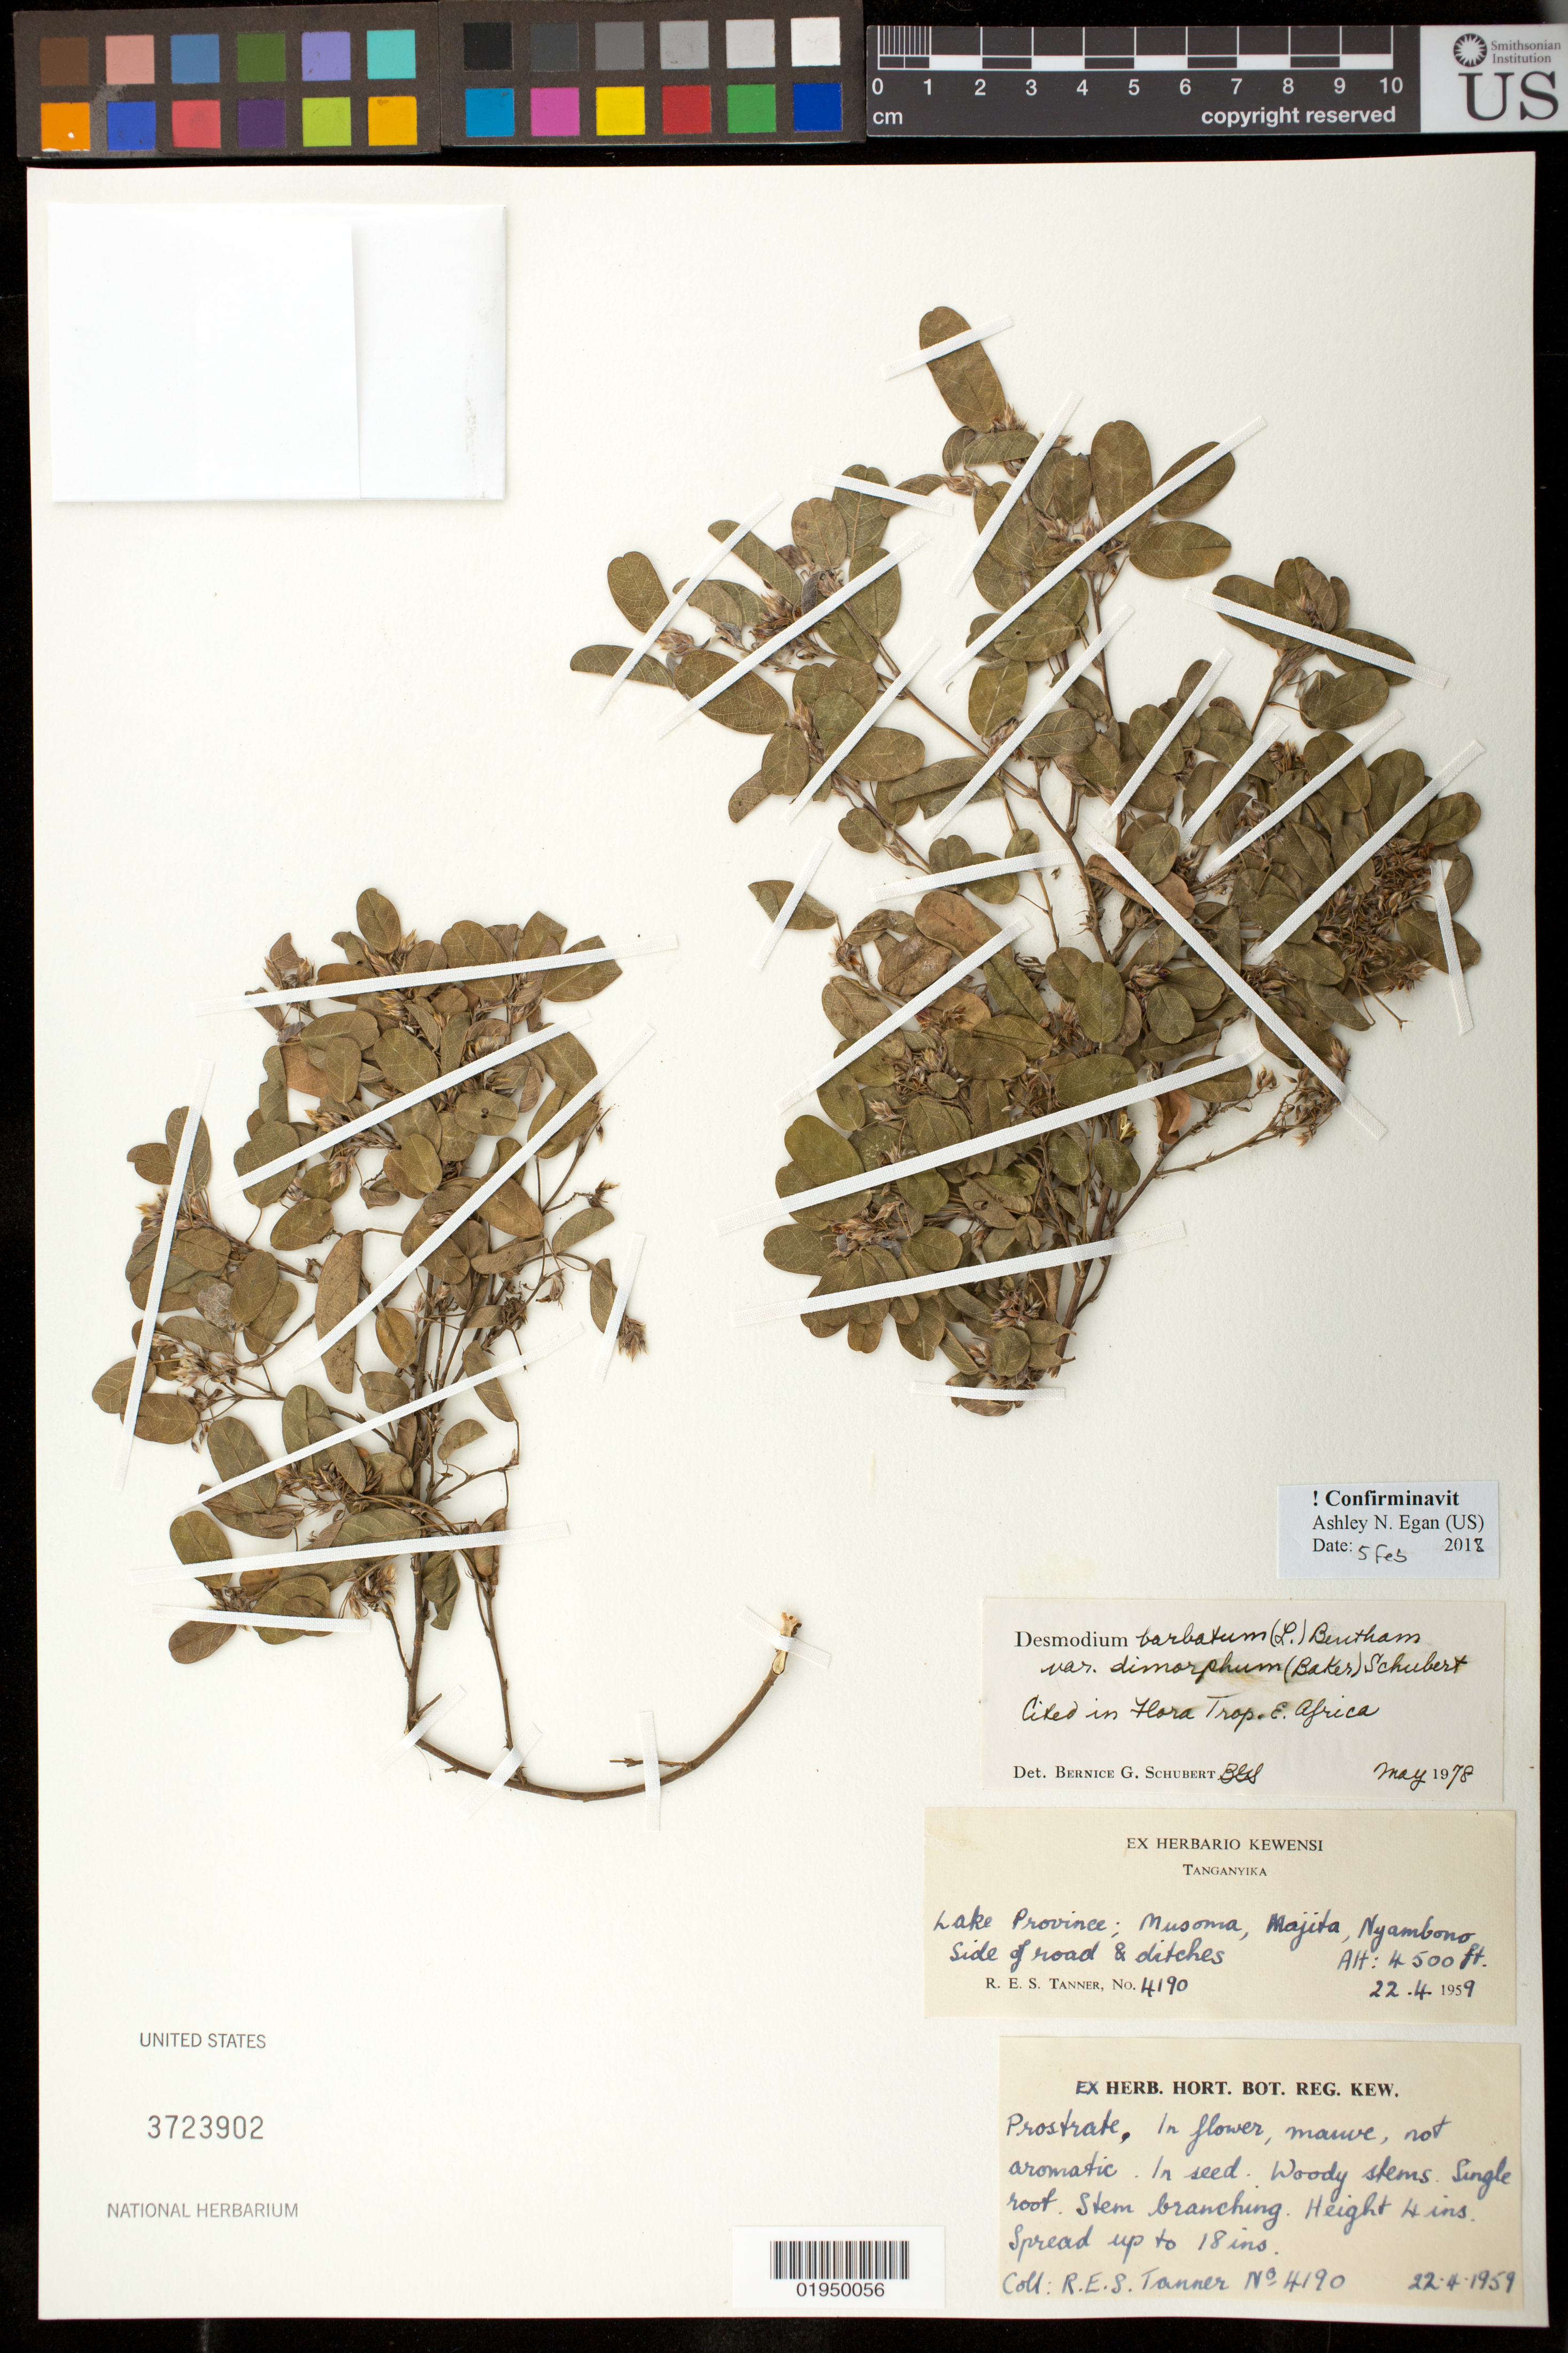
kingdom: Plantae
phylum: Tracheophyta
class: Magnoliopsida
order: Fabales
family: Fabaceae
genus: Grona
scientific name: Grona barbata var. dimorpha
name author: (Welw. ex Baker) H. Ohashi & K. Ohashi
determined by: Strong, Mark T., (BOT), Smithsonian Institution - National Museum of Natural History (UNITED STATES)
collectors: R. Tanner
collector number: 4190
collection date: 1959-04-22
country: Tanzania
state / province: Mara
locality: Tanganyika; Lake Province; Musoma, Majita, Nyambono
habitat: Side of road and ditches.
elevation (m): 1372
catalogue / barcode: US 3723902